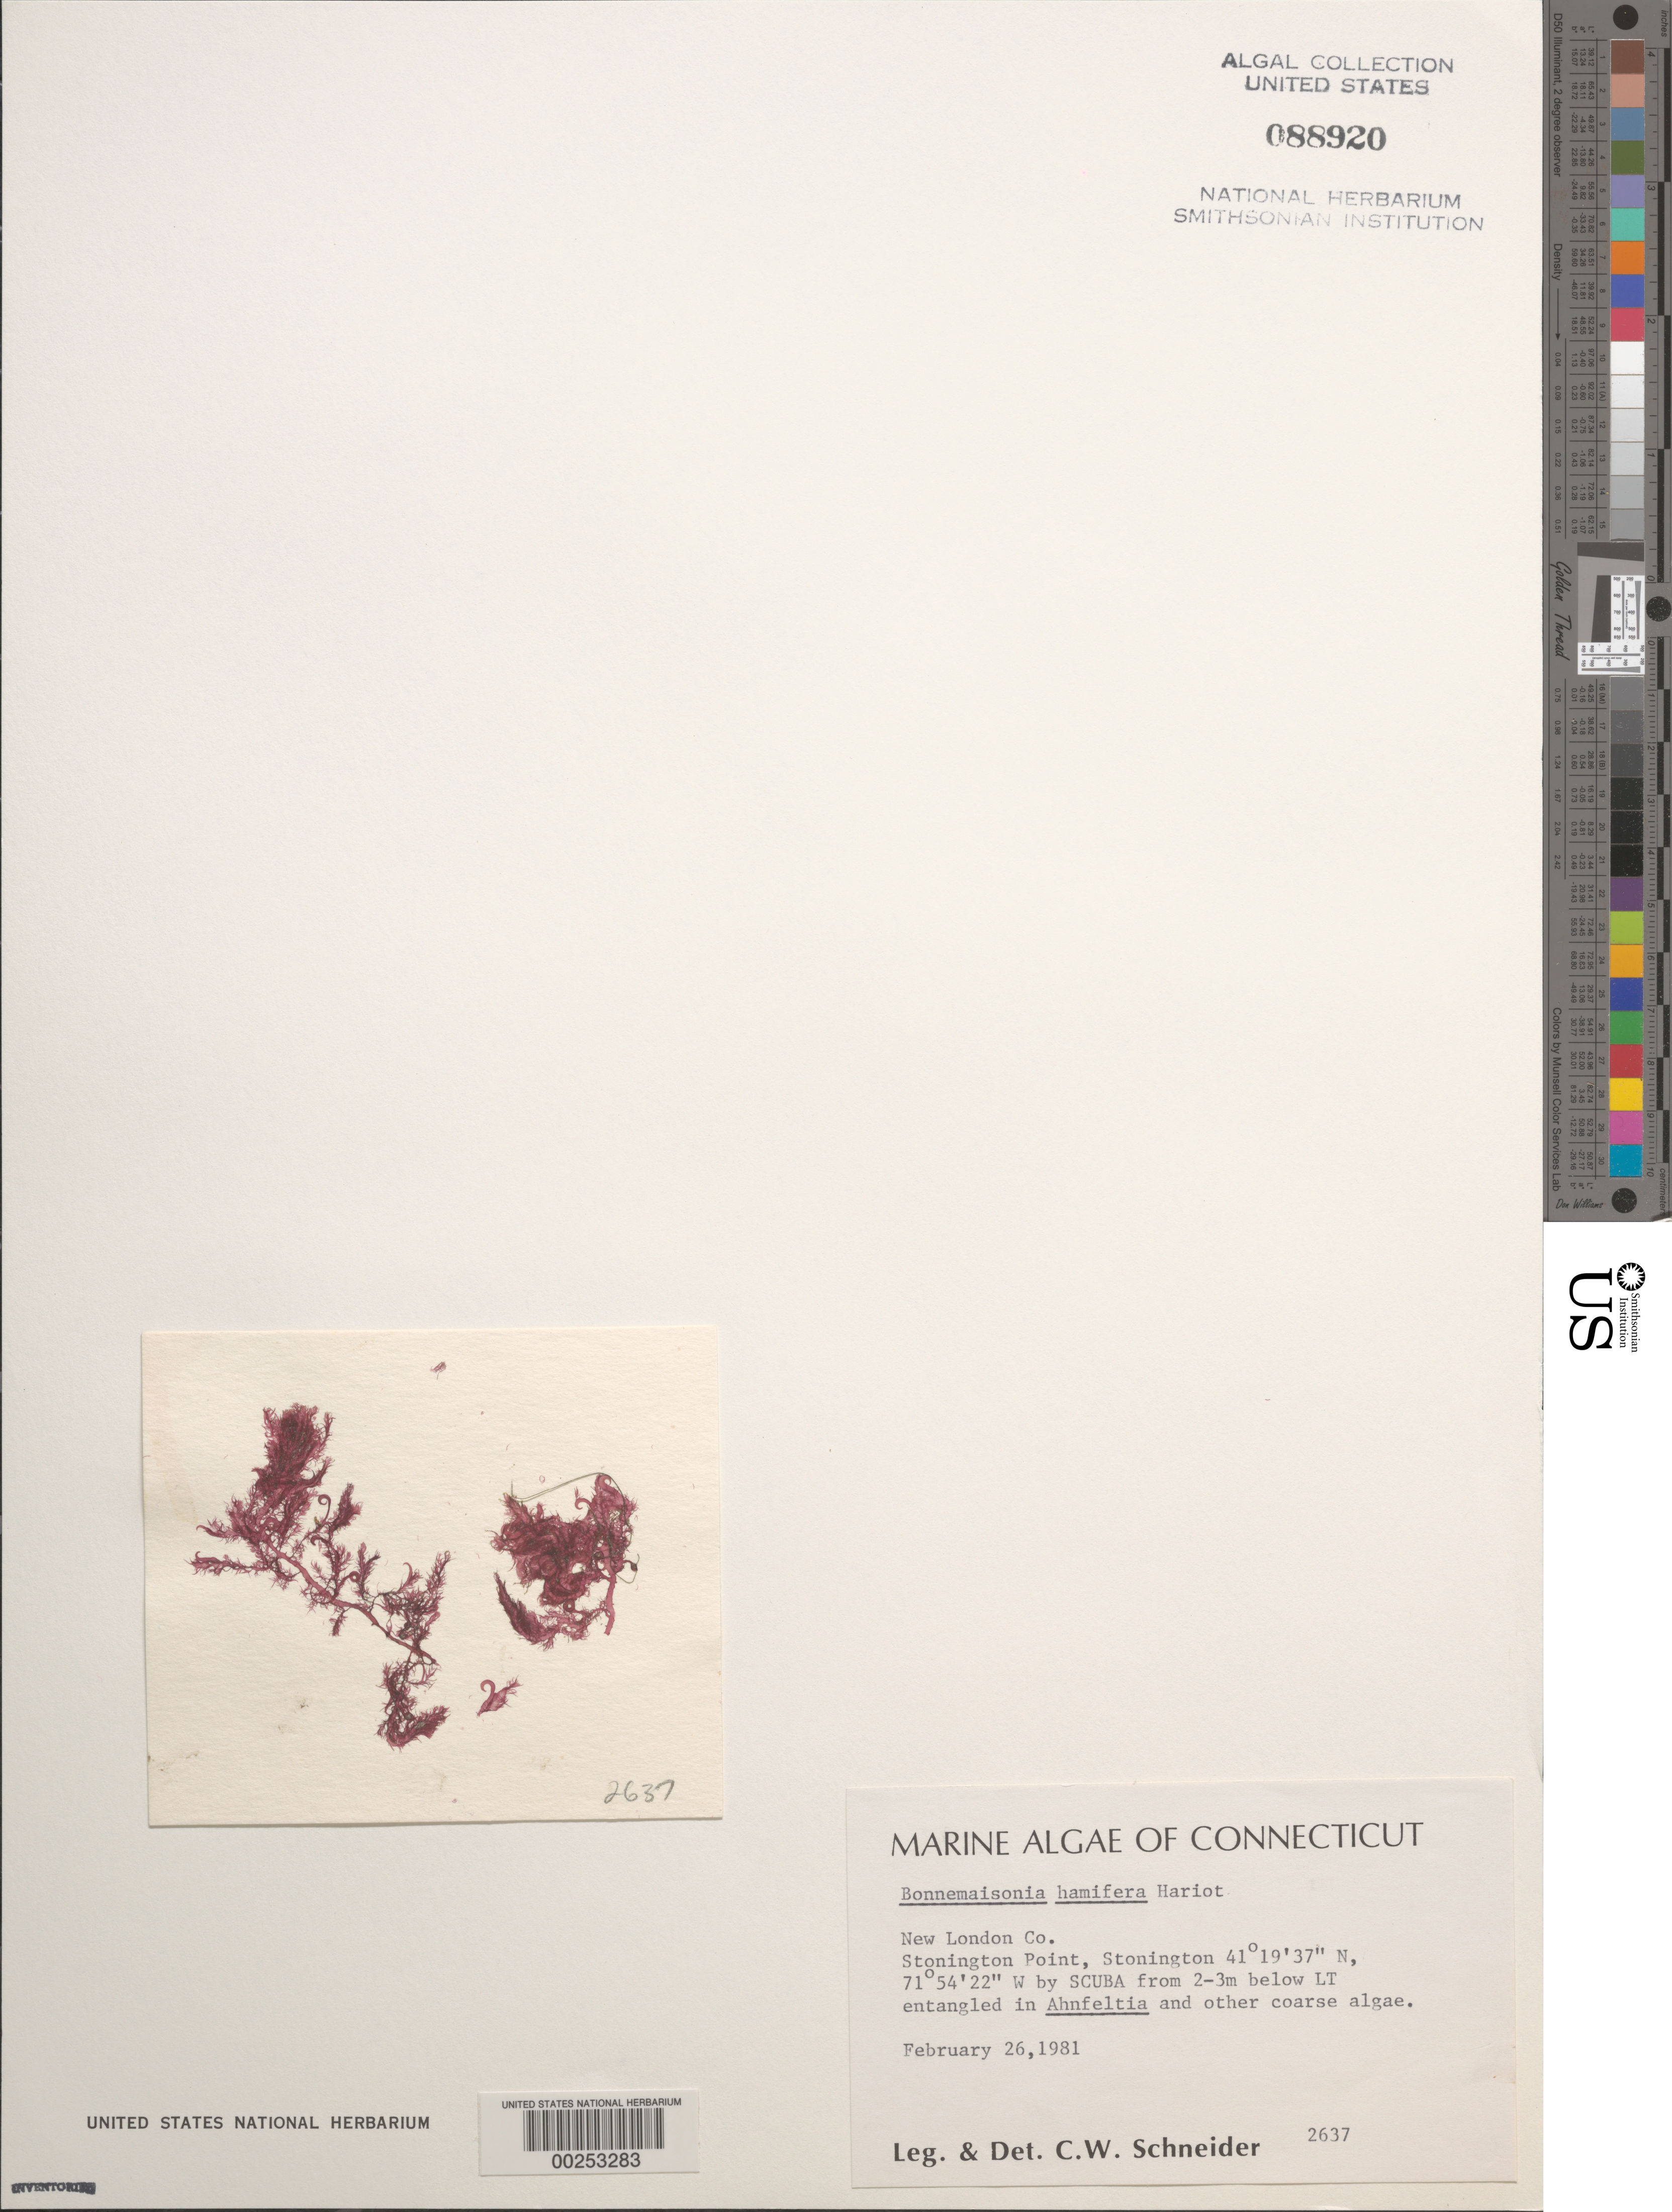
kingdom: Plantae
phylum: Rhodophyta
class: Florideophyceae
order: Bonnemaisoniales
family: Bonnemaisoniaceae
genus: Bonnemaisonia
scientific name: Bonnemaisonia hamifera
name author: P. Hariot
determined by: Schneider, C. W.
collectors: C. W. Schneider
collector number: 2637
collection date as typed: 26 Feb 1981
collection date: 1981-02-26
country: United States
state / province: Connecticut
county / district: New London County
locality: Stonington Point, Stonington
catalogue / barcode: US 88920